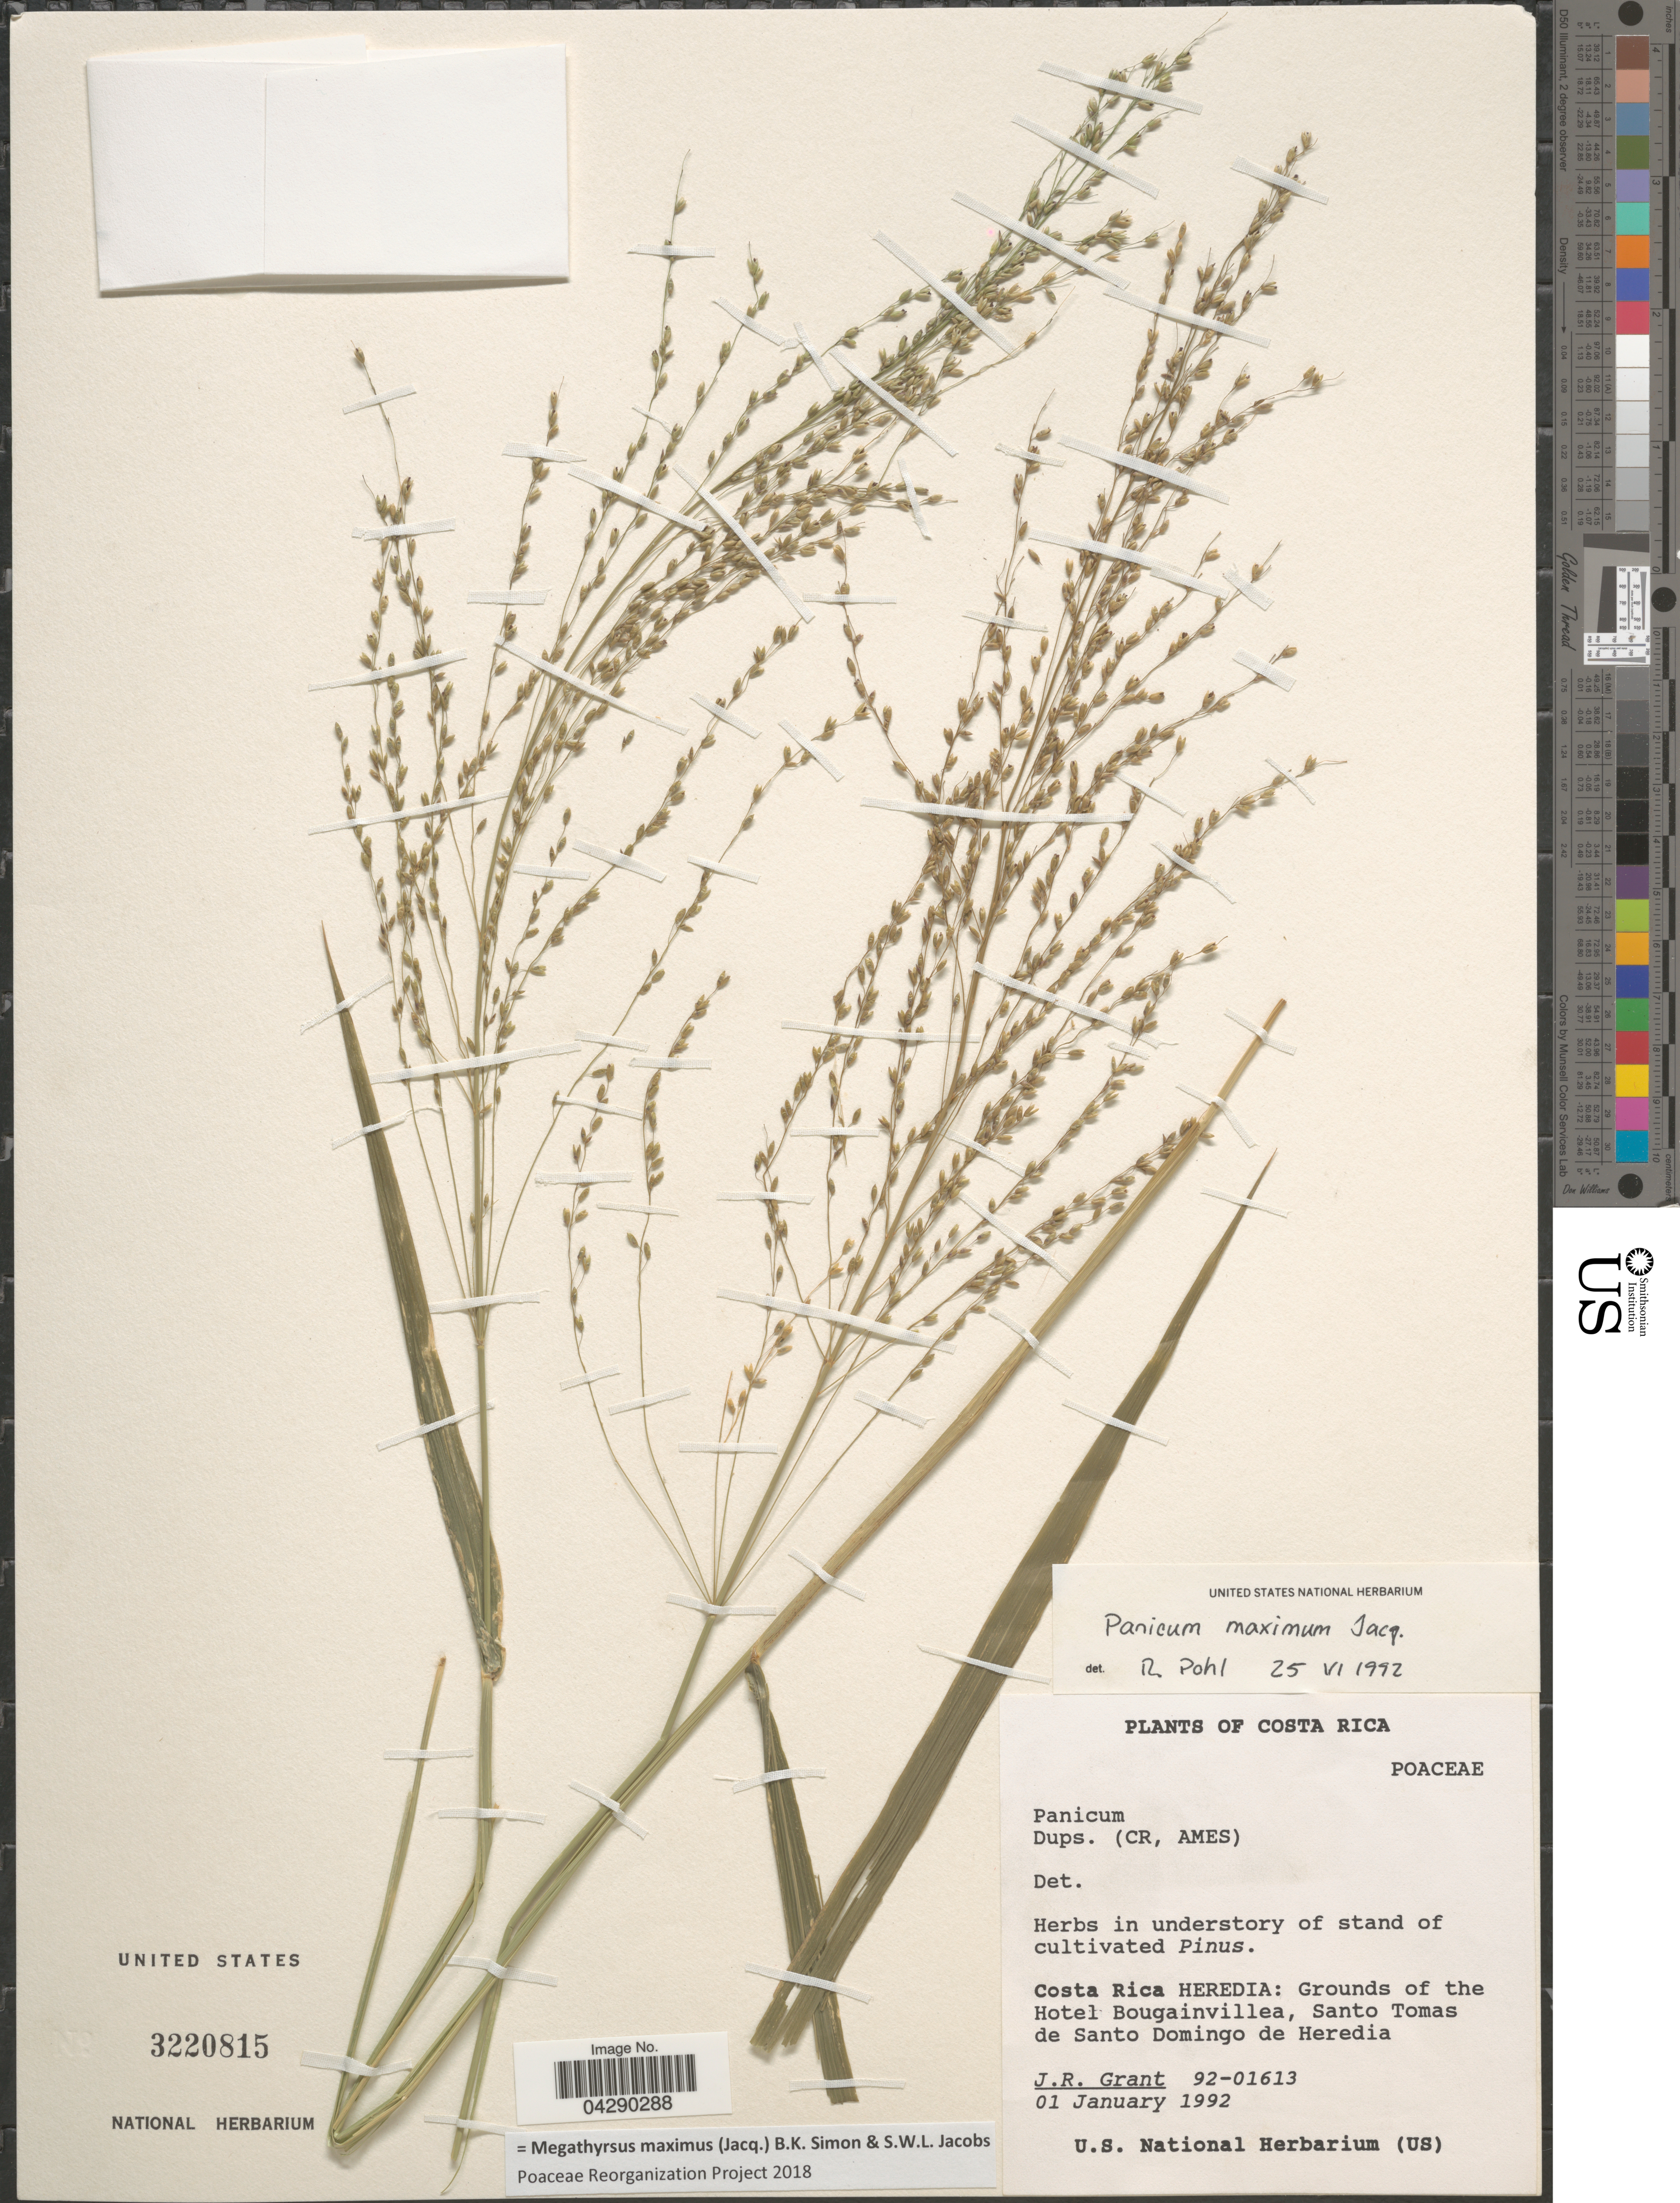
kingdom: Plantae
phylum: Tracheophyta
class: Liliopsida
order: Poales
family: Poaceae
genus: Megathyrsus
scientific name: Megathyrsus maximus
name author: (Jacq.) B.K. Simon & S.W.L. Jacobs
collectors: J. Grant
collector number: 92-01613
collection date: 1992-01-01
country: Costa Rica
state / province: Heredia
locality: Heredia: Grounds of the Hotel Bougainvillea, Santo Tomas de Sant Domingo de Heredia.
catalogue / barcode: US 3220815